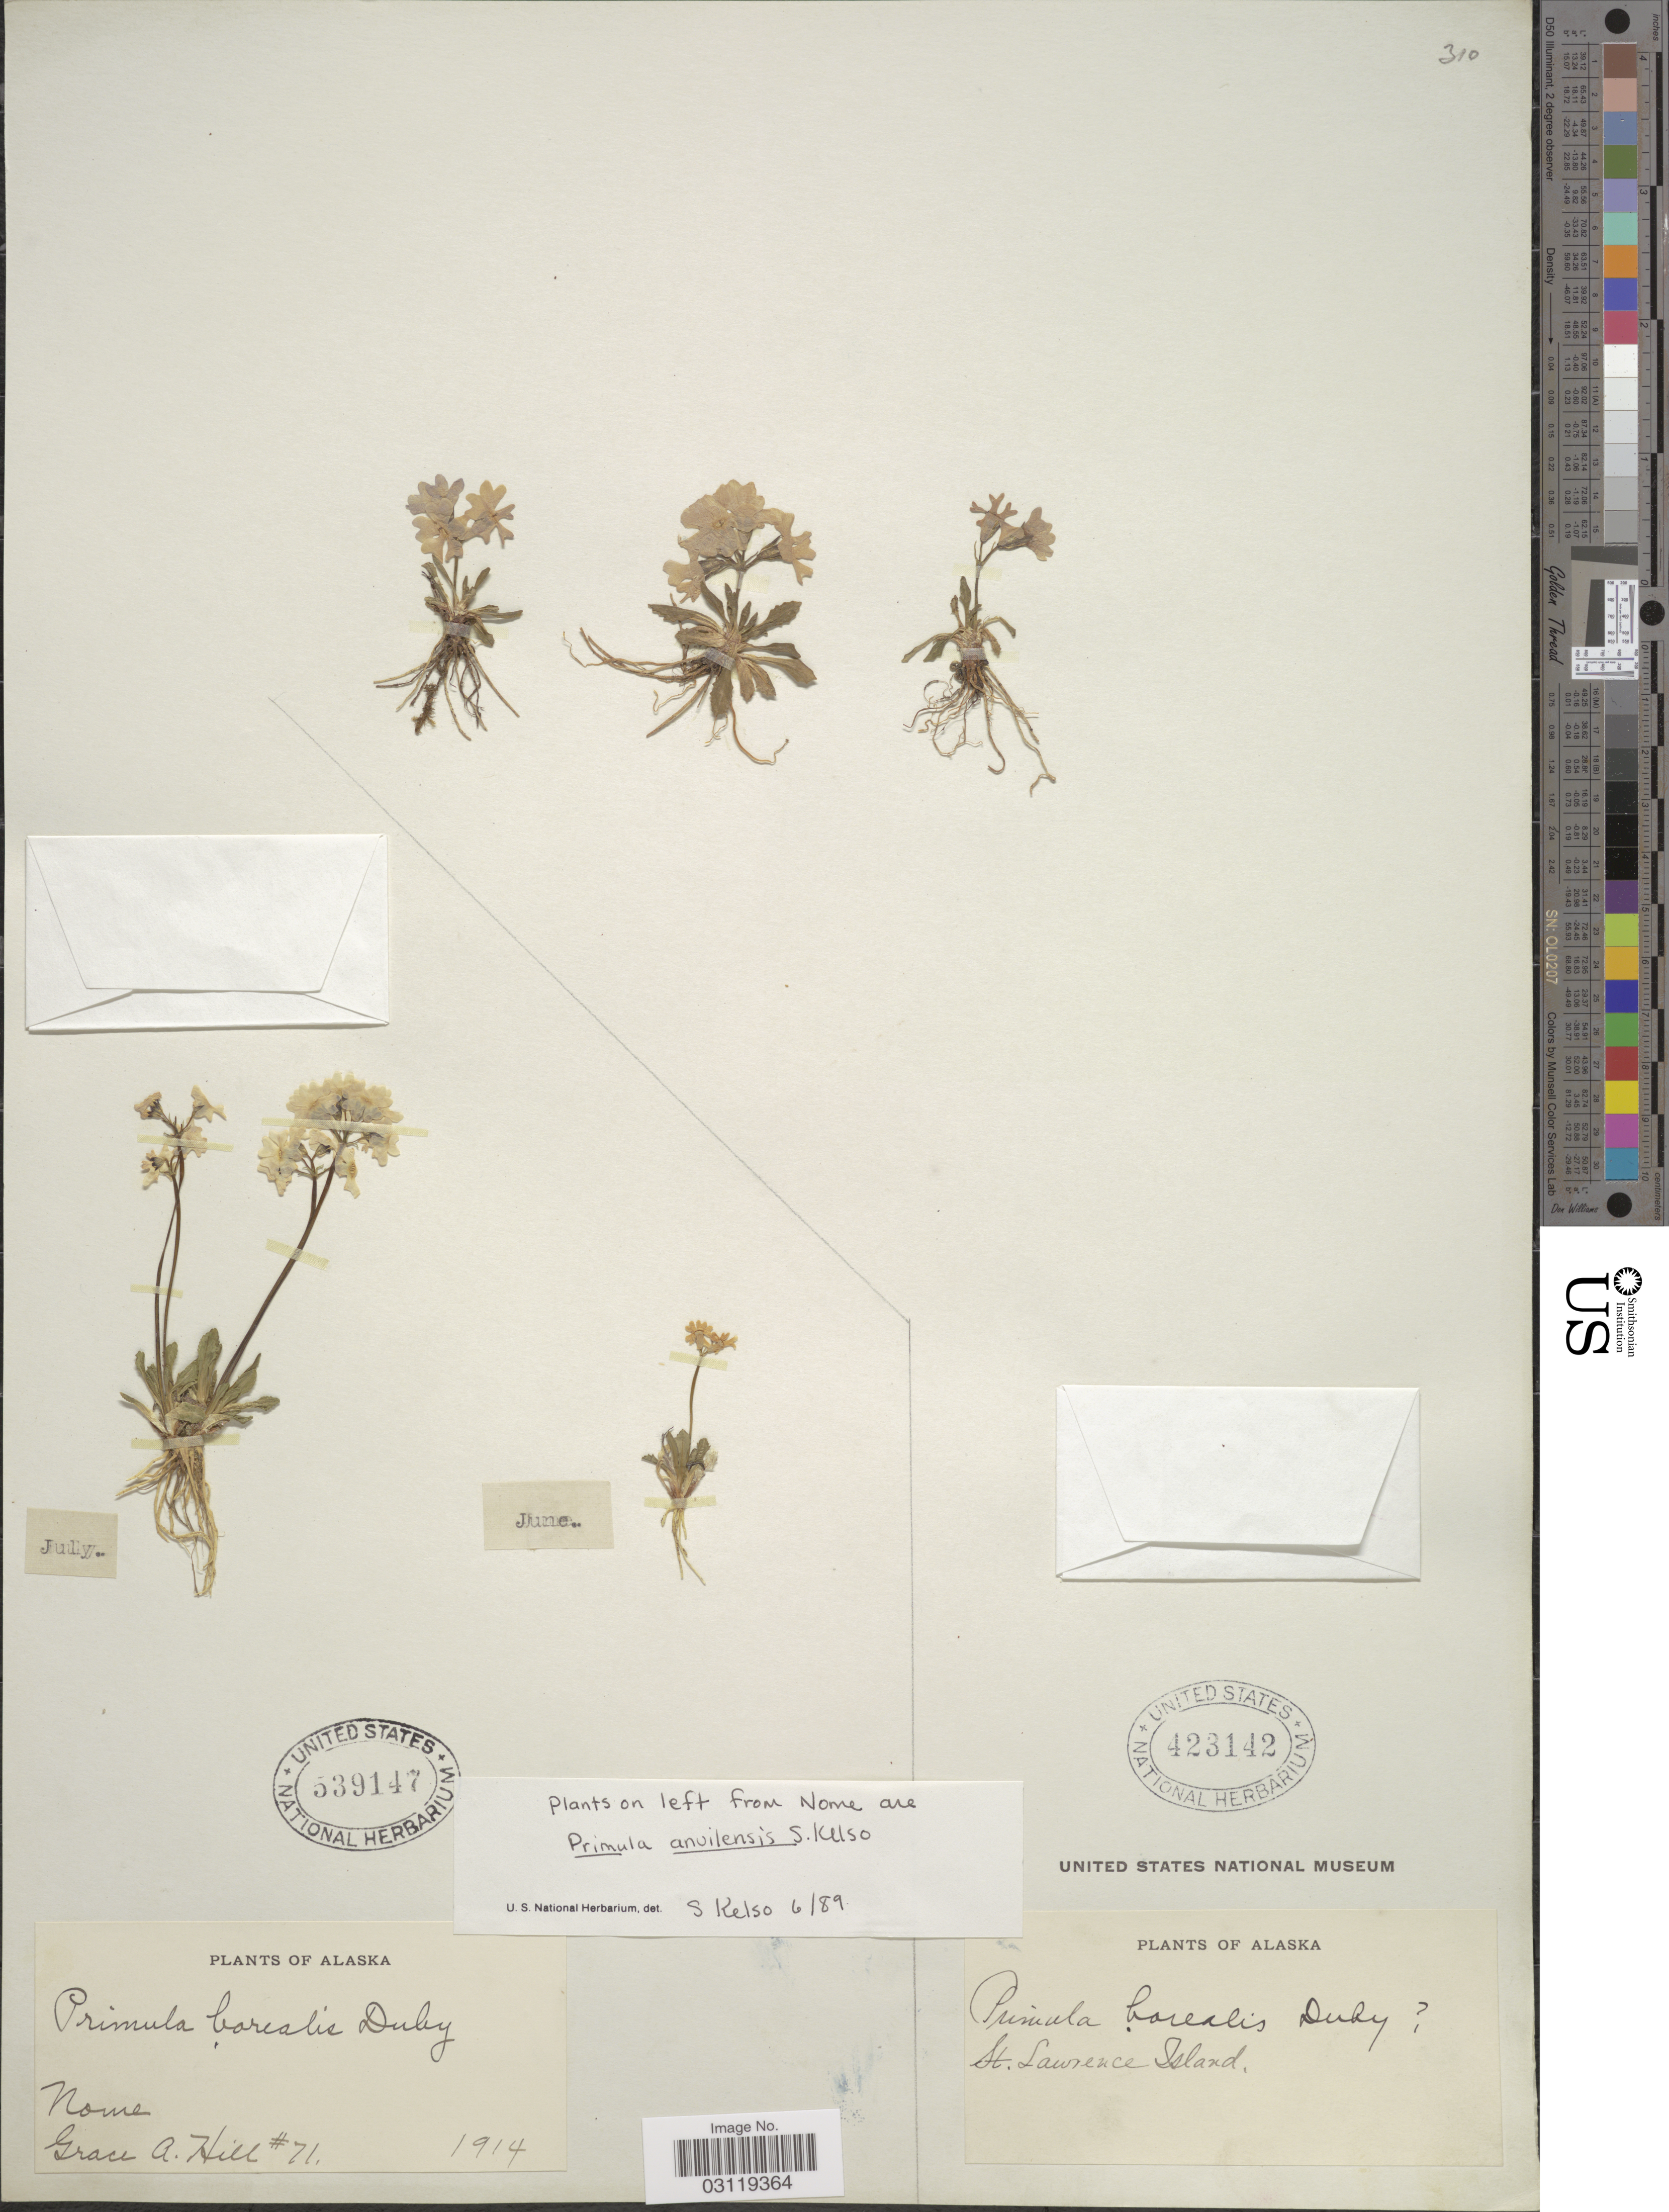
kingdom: Plantae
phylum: Tracheophyta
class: Magnoliopsida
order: Ericales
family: Primulaceae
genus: Primula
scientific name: Primula anvilensis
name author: S. Kelso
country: United States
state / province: Alaska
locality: St. Lawrence Island.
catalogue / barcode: US 423142